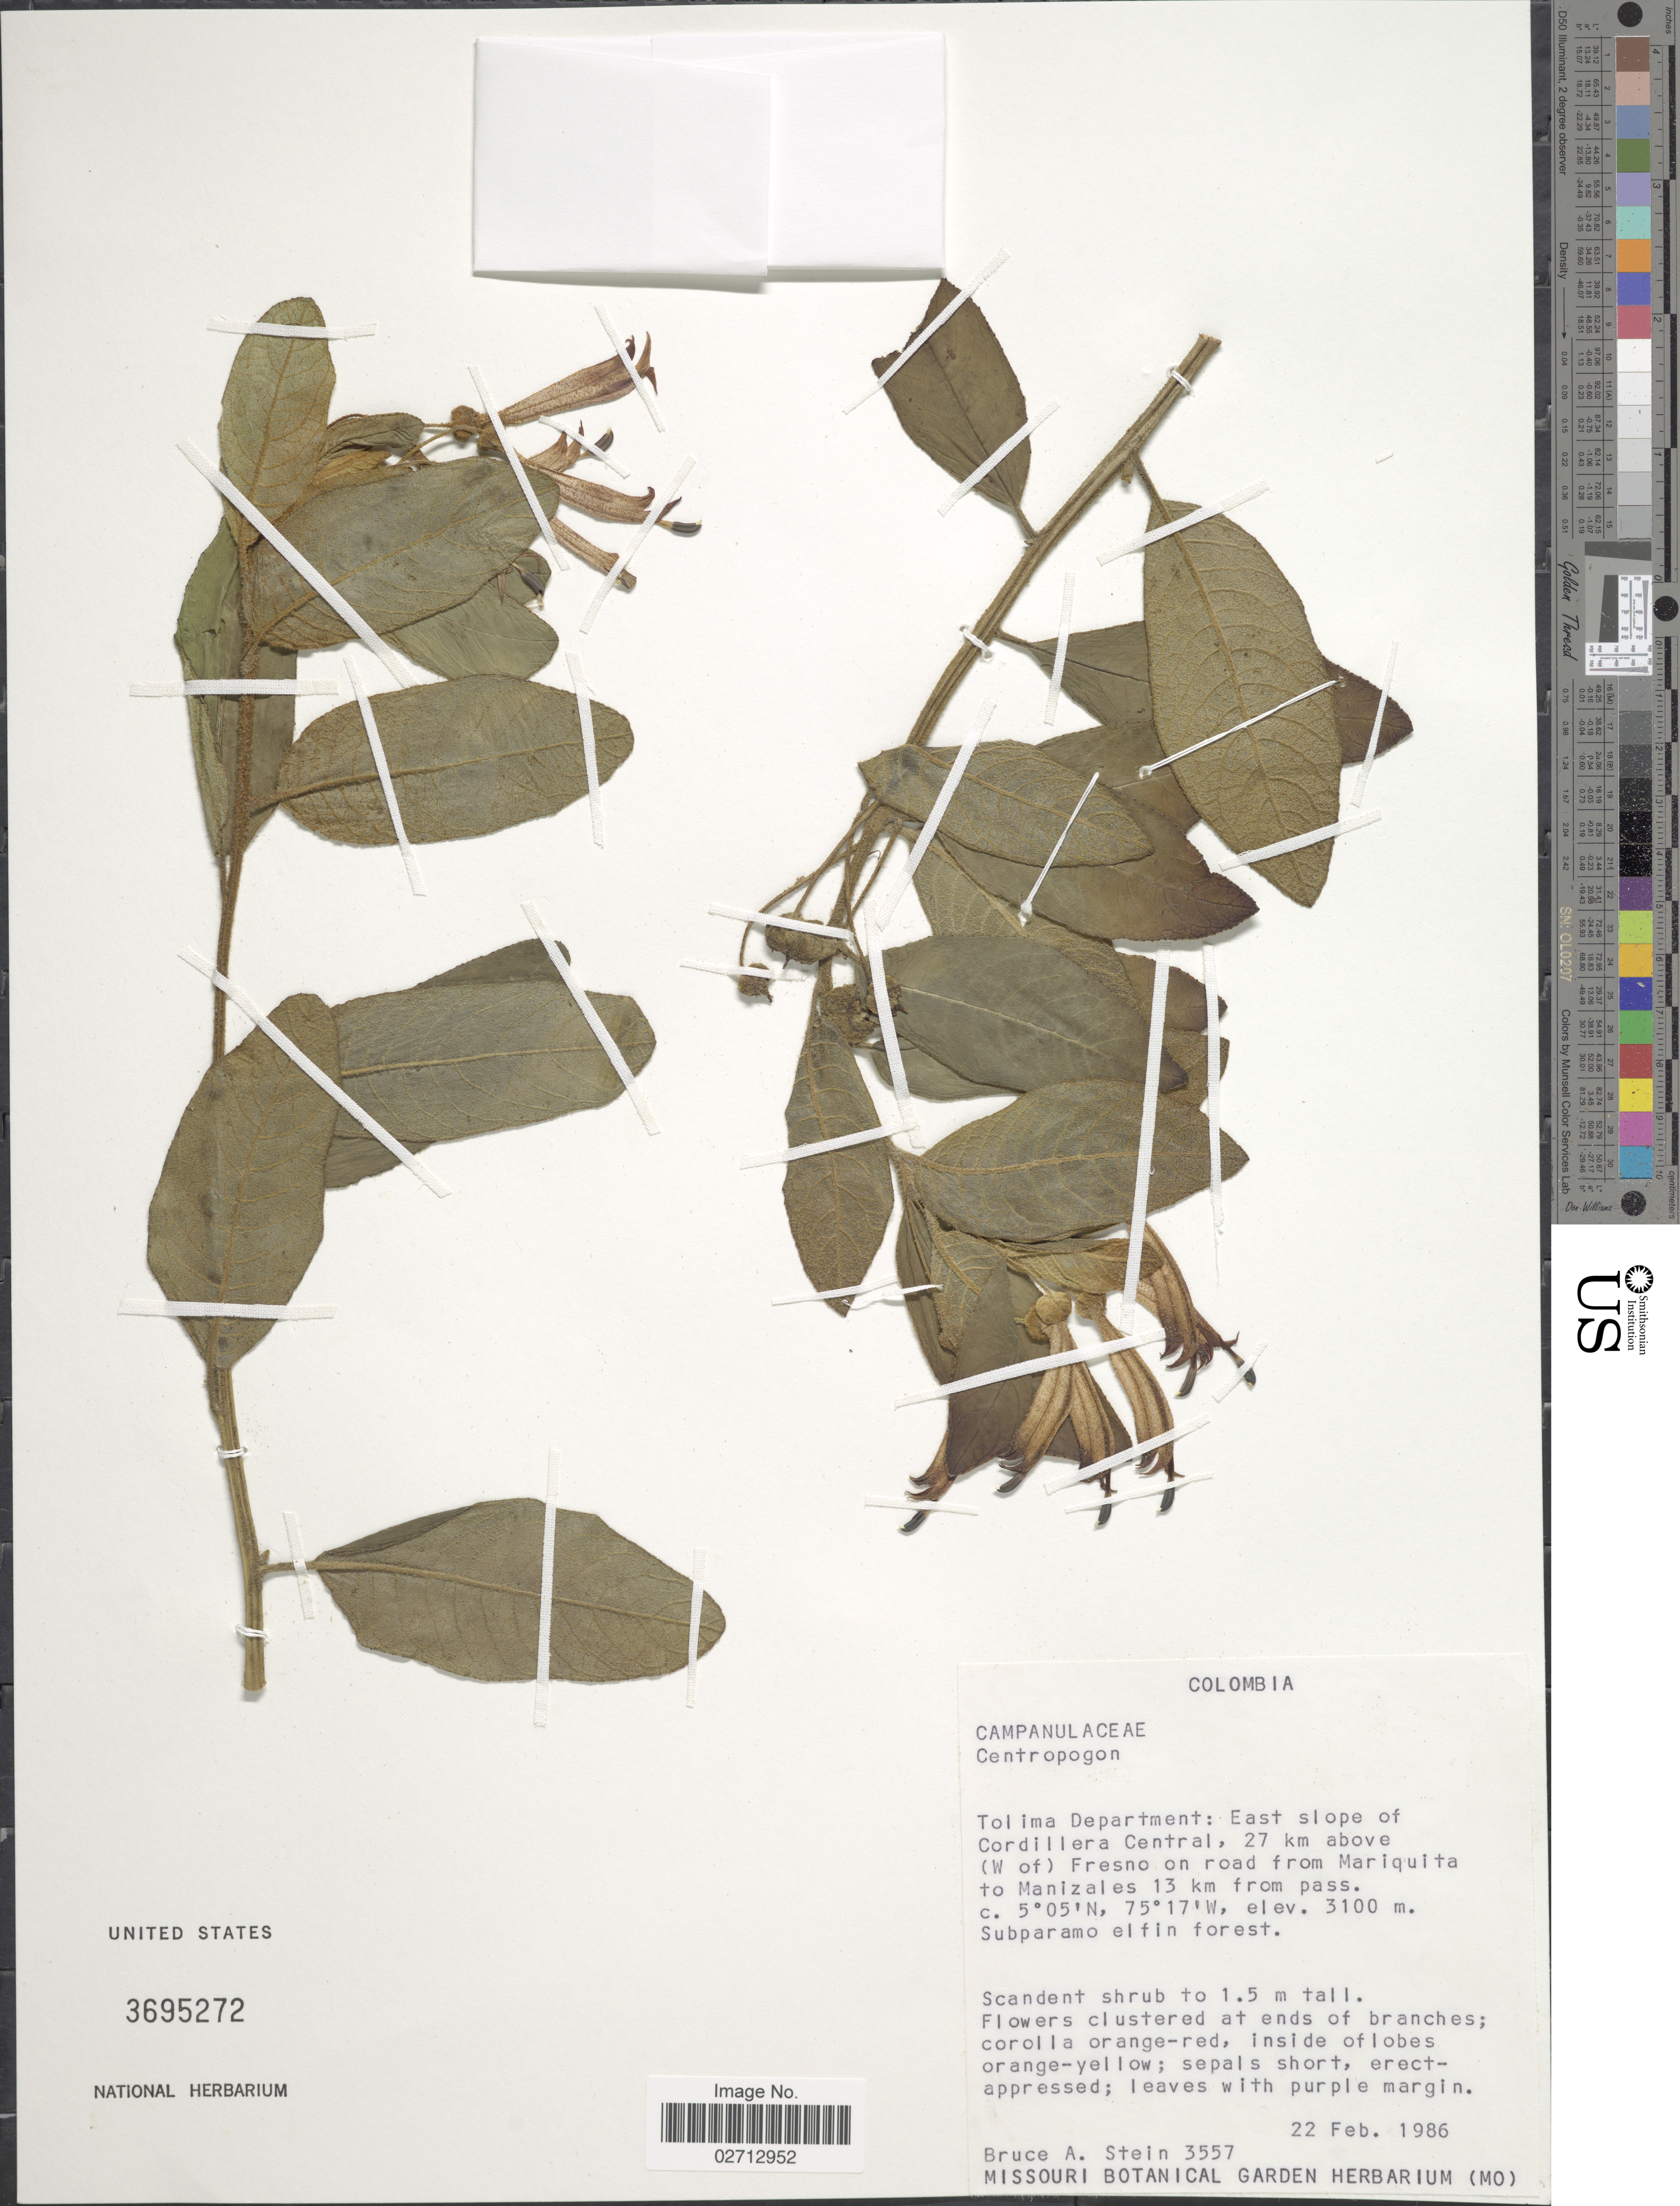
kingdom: Plantae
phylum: Tracheophyta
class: Magnoliopsida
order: Asterales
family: Campanulaceae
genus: Centropogon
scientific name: Centropogon sp.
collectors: B. A. Stein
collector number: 3557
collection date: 1986-02-22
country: Colombia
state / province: Tolima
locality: East slope of Cordillera Central, 27 km above (W of) Fresno on road from Mariquita to Manizales 13 km from pass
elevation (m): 3100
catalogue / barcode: US 3695272